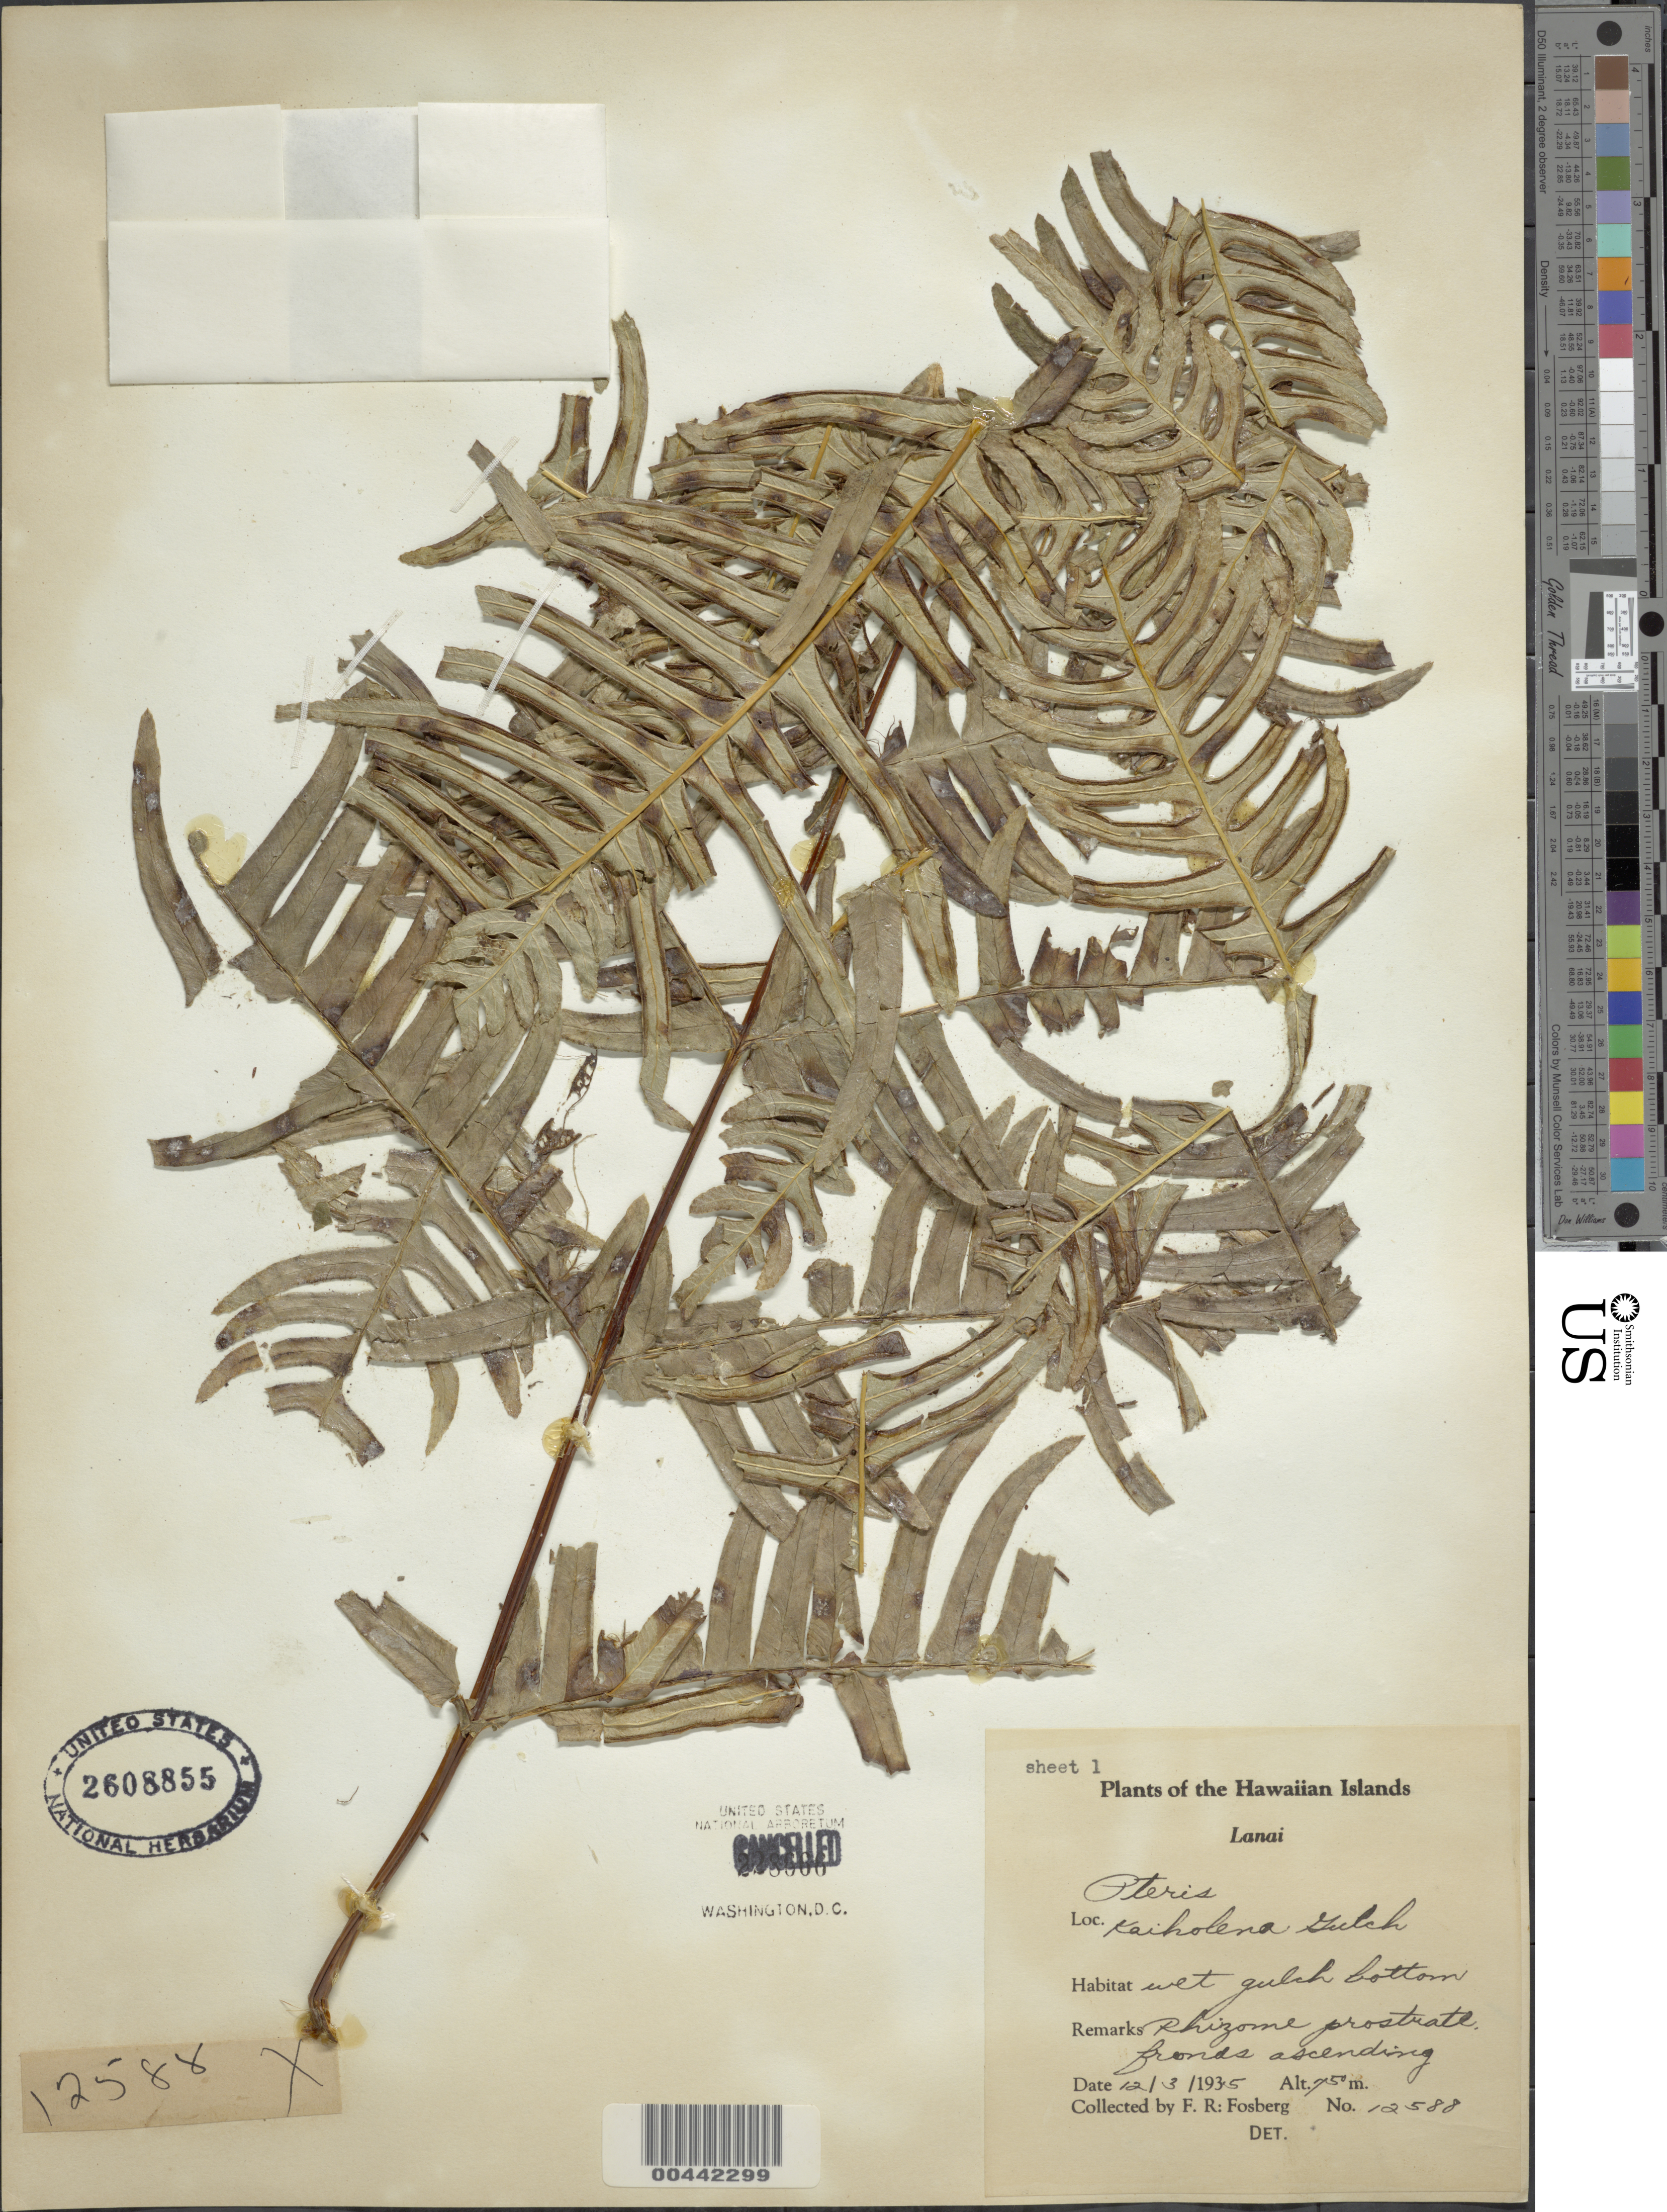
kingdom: Plantae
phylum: Tracheophyta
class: Polypodiopsida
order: Polypodiales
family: Pteridaceae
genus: Pteris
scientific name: Pteris terminalis var. terminalis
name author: Wall.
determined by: Palmer, D. D.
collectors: F. R. Fosberg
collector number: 12588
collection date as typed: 12 Mar 1935 to 3 Dec 1935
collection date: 1935-03-12/1935-12-03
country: United States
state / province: Hawaii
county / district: Maui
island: Lana'i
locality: Kaiholena Gulch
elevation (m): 750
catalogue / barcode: US 2608855